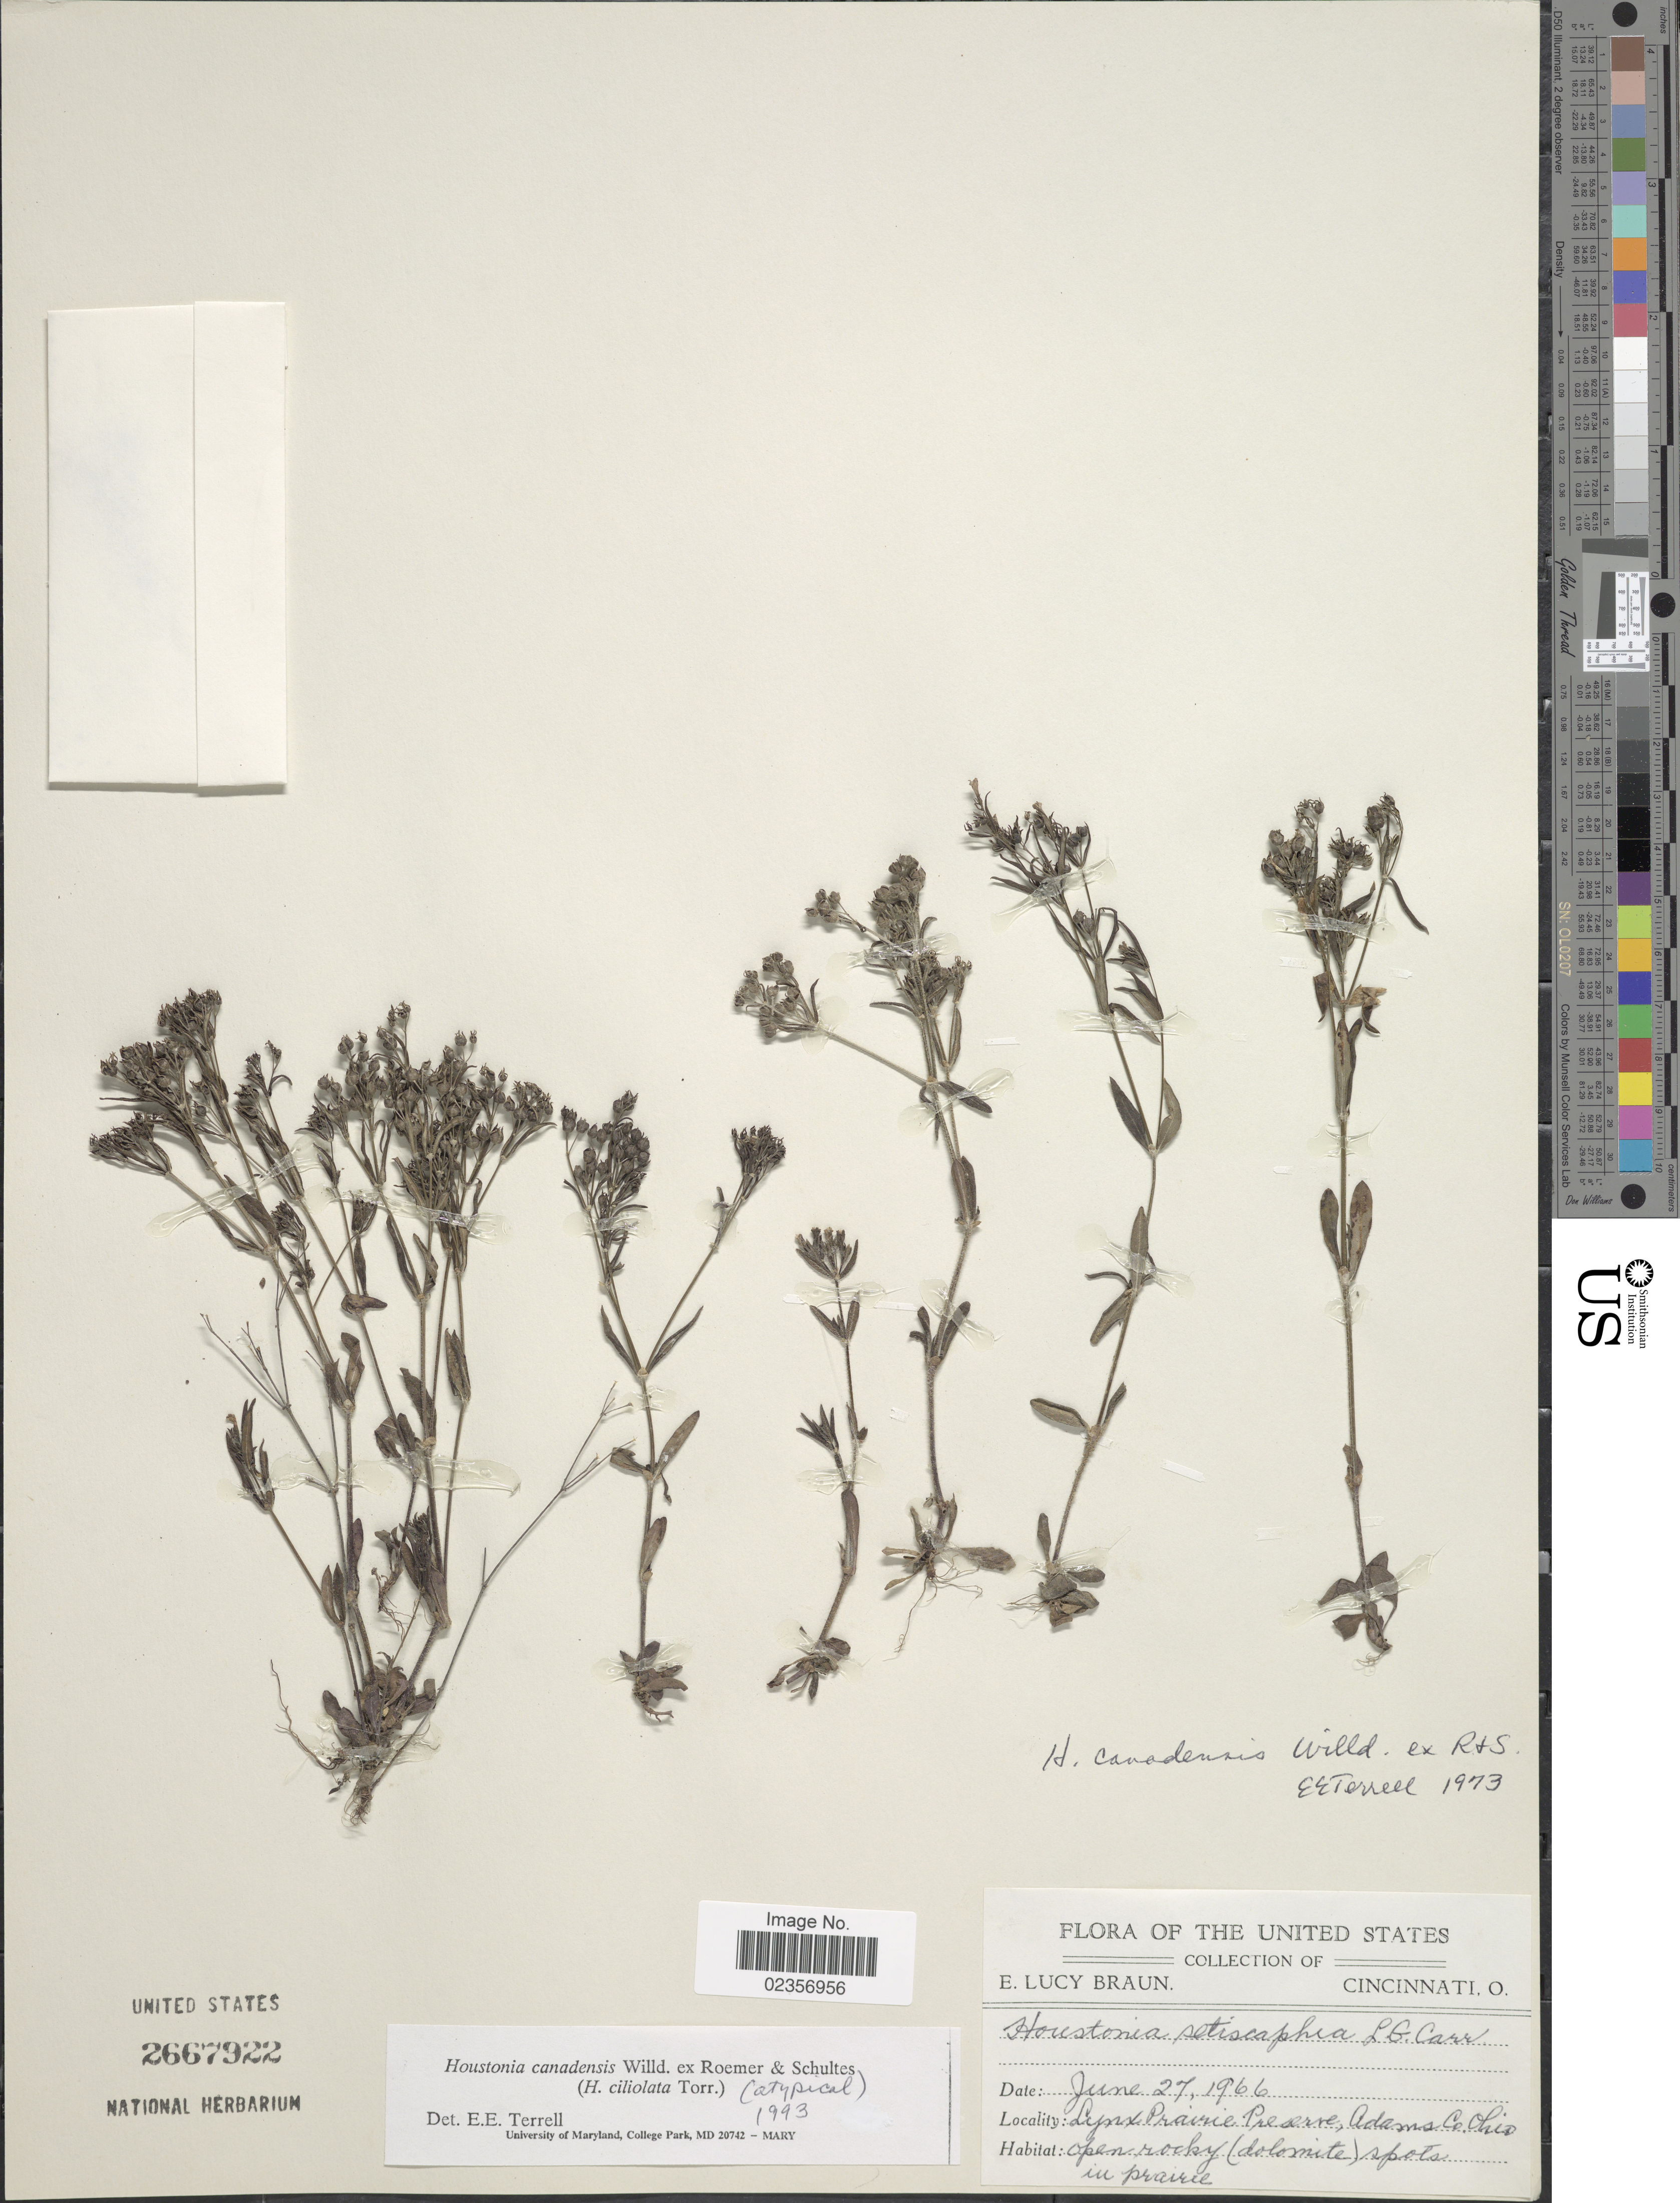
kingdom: Plantae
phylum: Tracheophyta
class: Magnoliopsida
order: Gentianales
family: Rubiaceae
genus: Houstonia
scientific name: Houstonia canadensis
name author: Willd.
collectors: E. L. Braun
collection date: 1966-06-27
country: United States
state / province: Ohio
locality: Lynx Prairie Preserve, Adams Co., open rocky spots in prairie.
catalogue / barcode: US 2667922